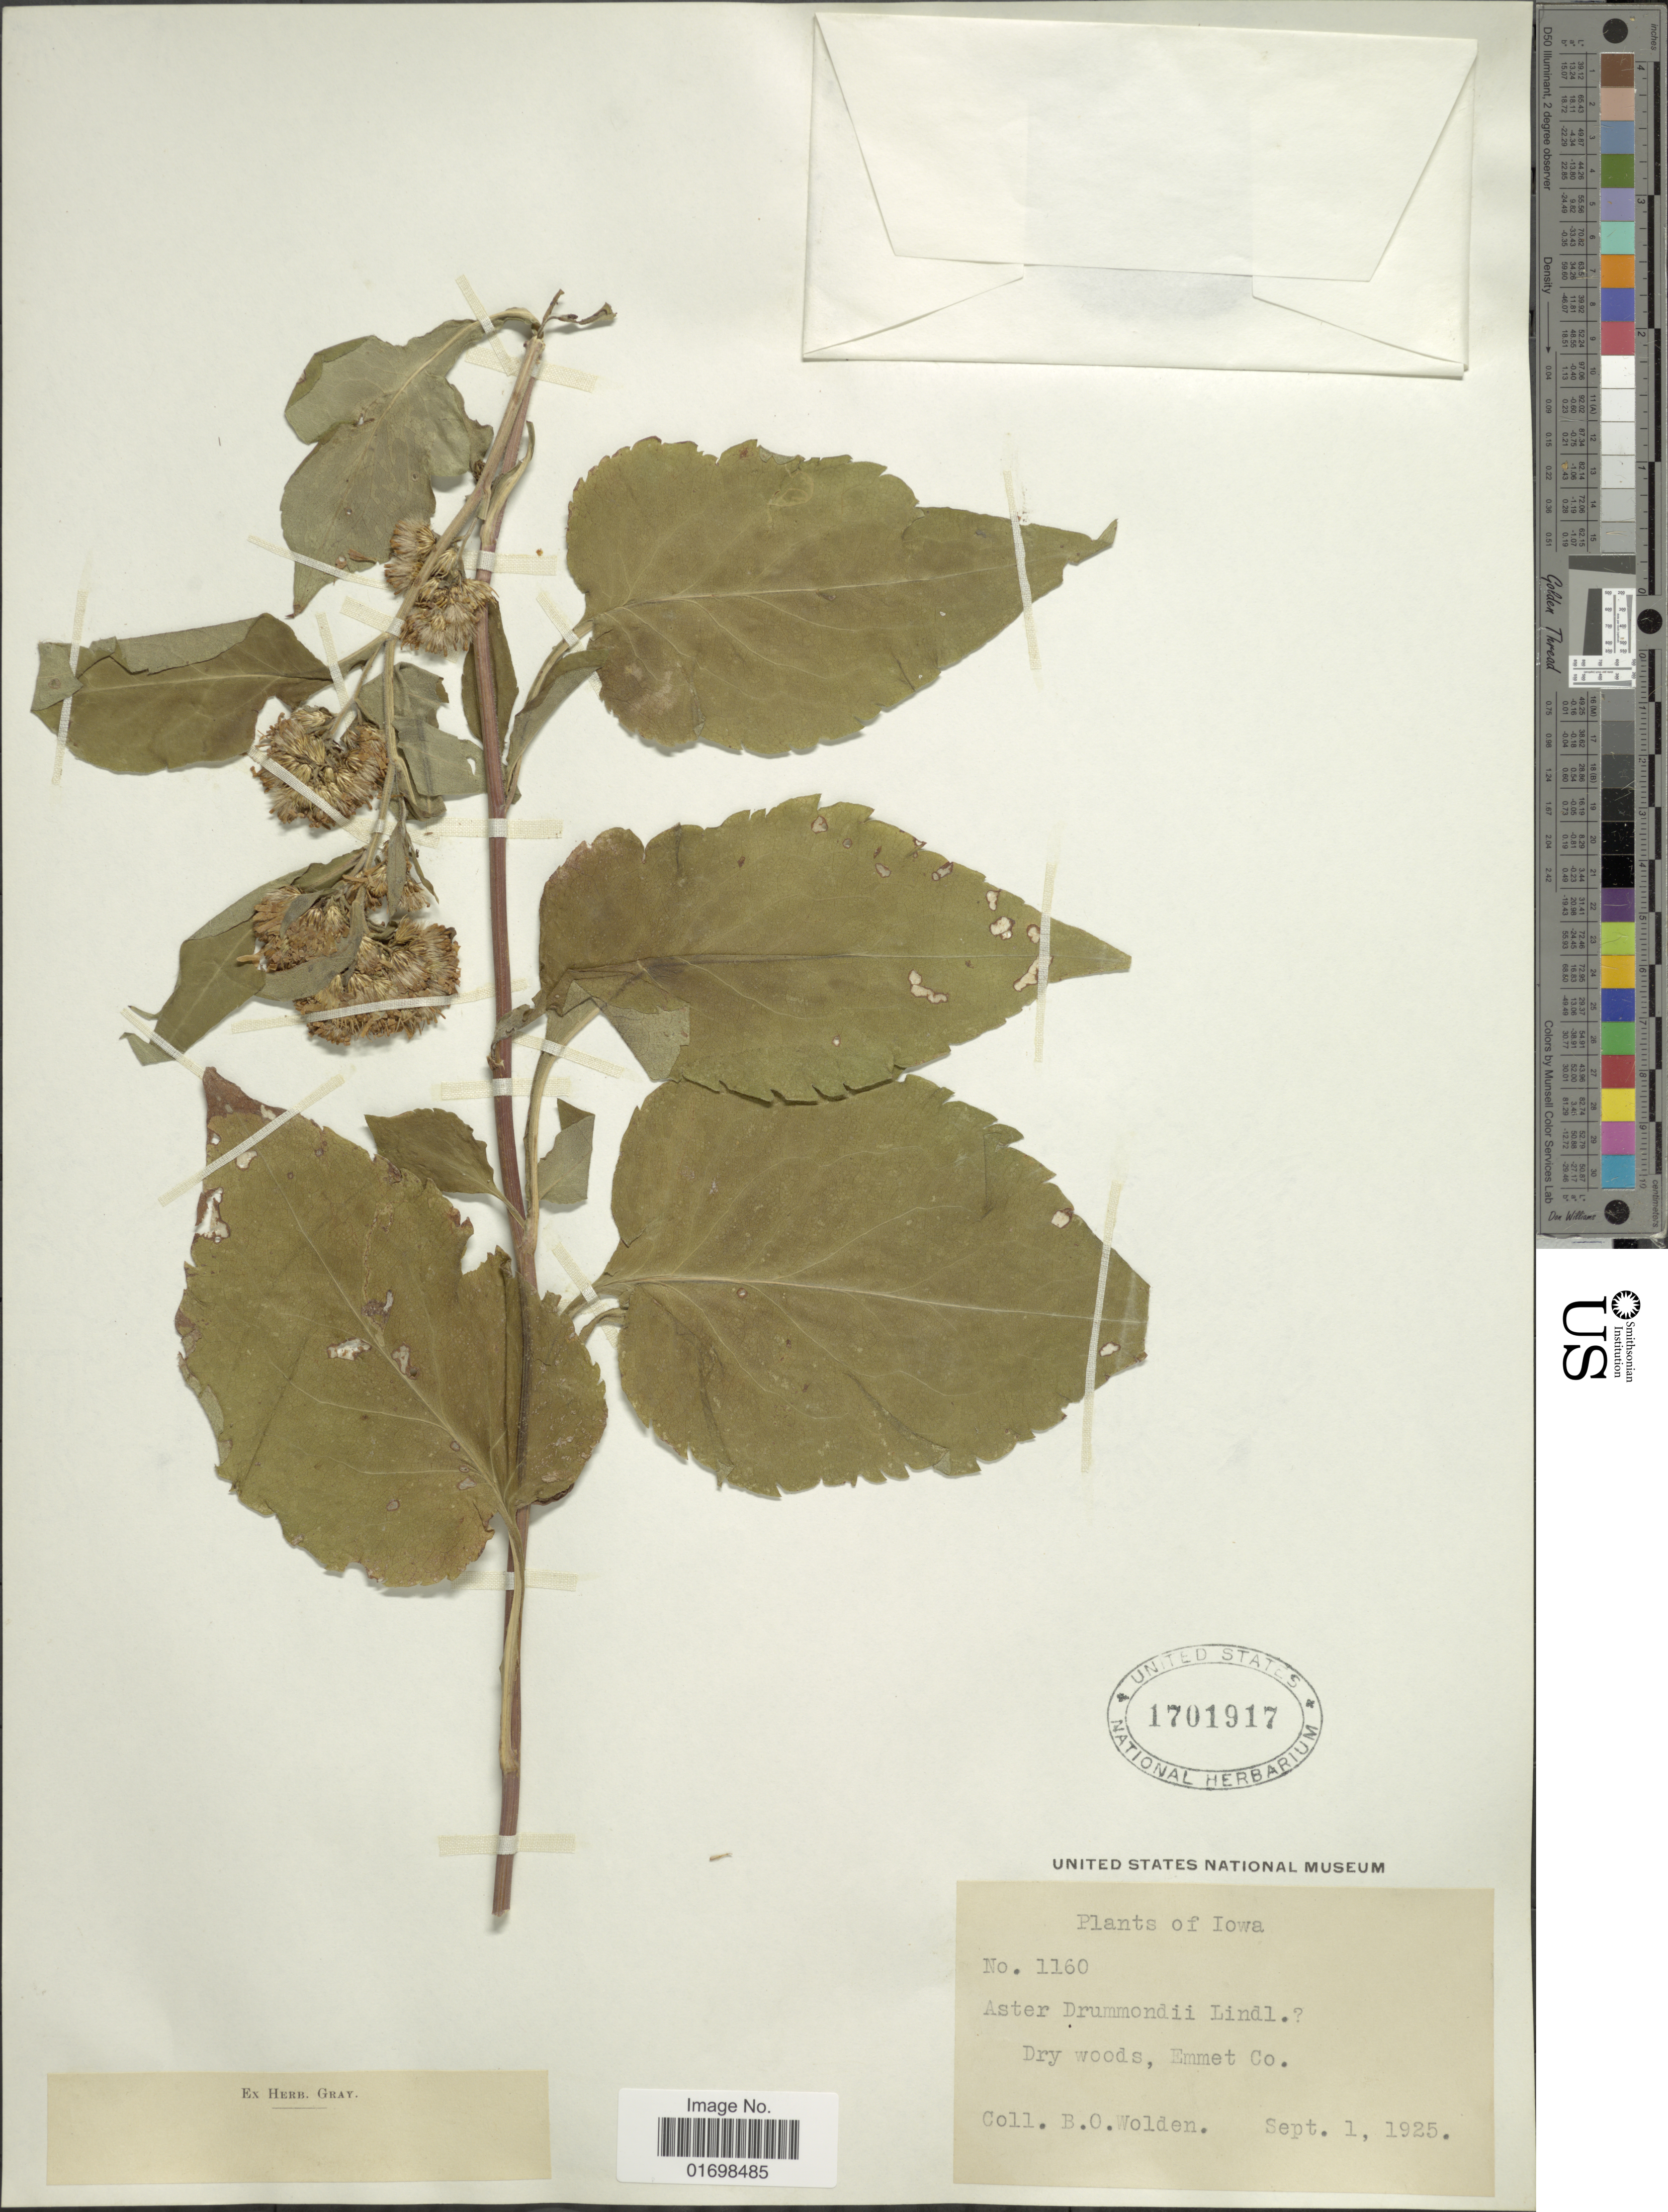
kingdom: Plantae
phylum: Tracheophyta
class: Magnoliopsida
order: Asterales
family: Asteraceae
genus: Symphyotrichum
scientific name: Symphyotrichum drummondii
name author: (Lindl.) G.L. Nesom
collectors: B. Wolden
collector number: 1160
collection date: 1925-09-01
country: United States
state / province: Iowa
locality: Iowa, Emmet Co.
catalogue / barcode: US 1701917